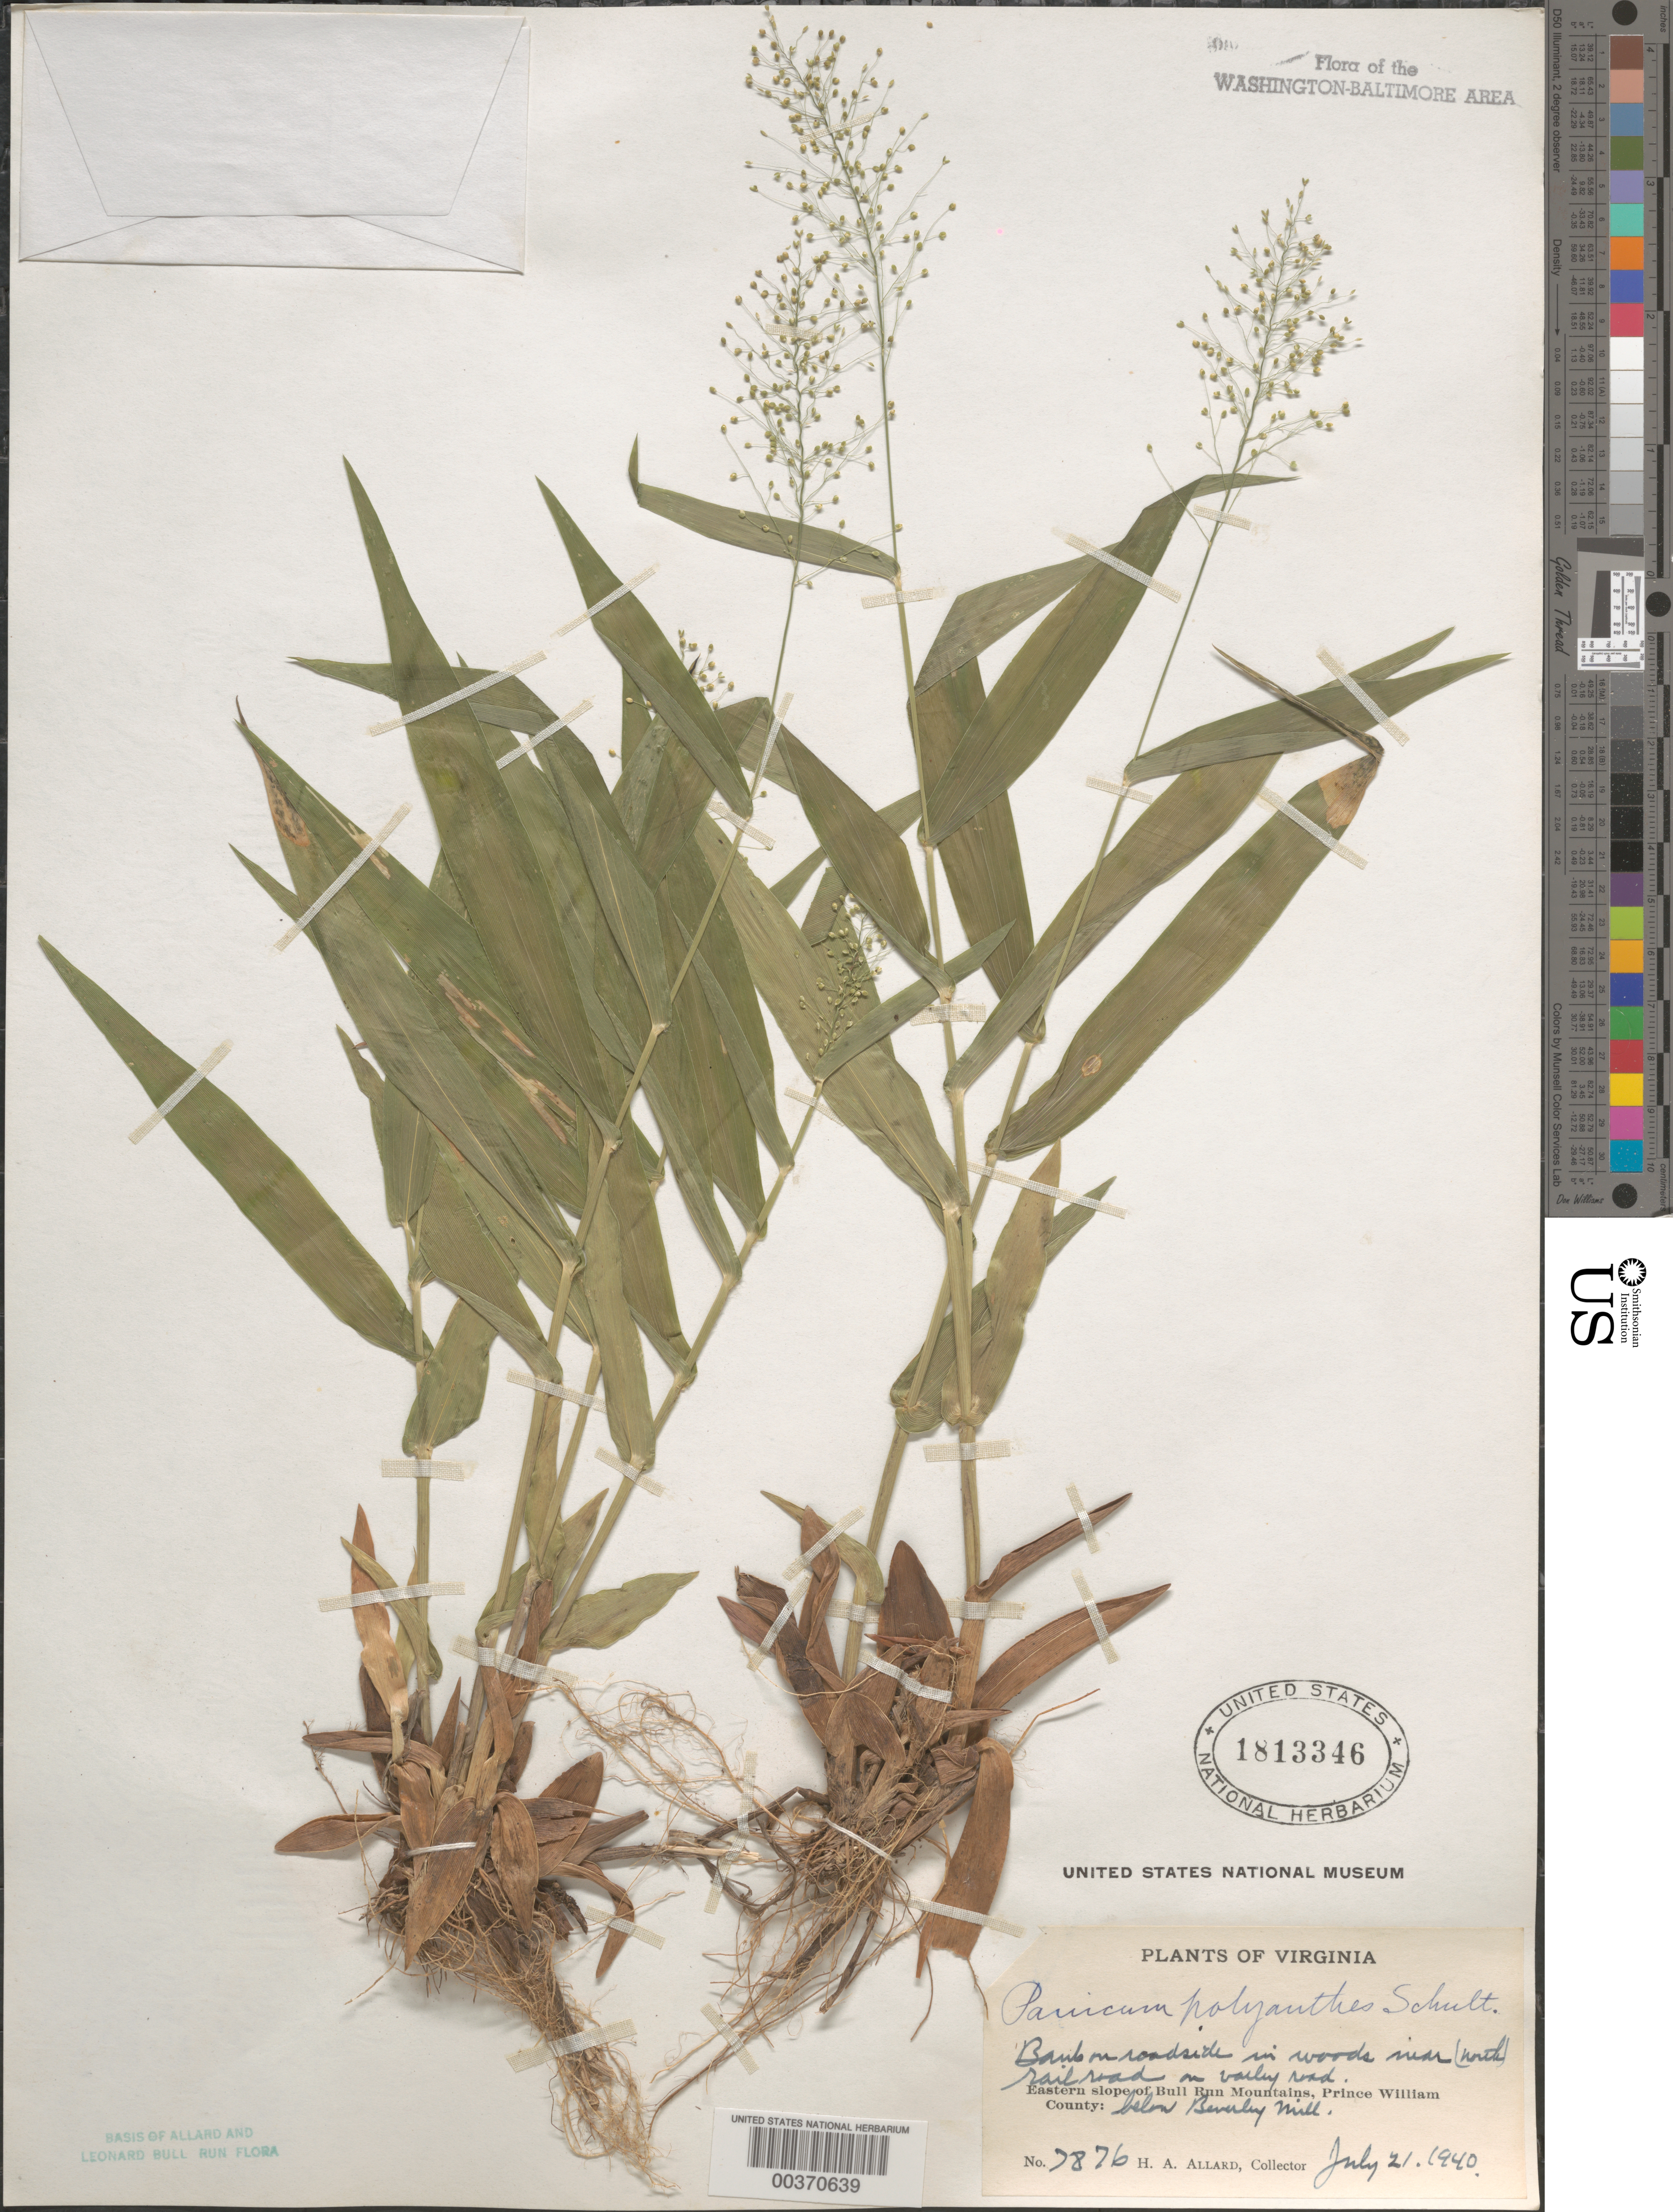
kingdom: Plantae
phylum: Tracheophyta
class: Liliopsida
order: Poales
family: Poaceae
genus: Dichanthelium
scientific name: Dichanthelium sphaerocarpon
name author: (Elliott) Gould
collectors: H. A. Allard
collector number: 7876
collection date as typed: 21 Jul 1940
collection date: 1940-07-21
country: United States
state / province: Virginia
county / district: Prince William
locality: Below Beverley Mill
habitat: Bank on roadside in woods near railroad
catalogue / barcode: US 1813346